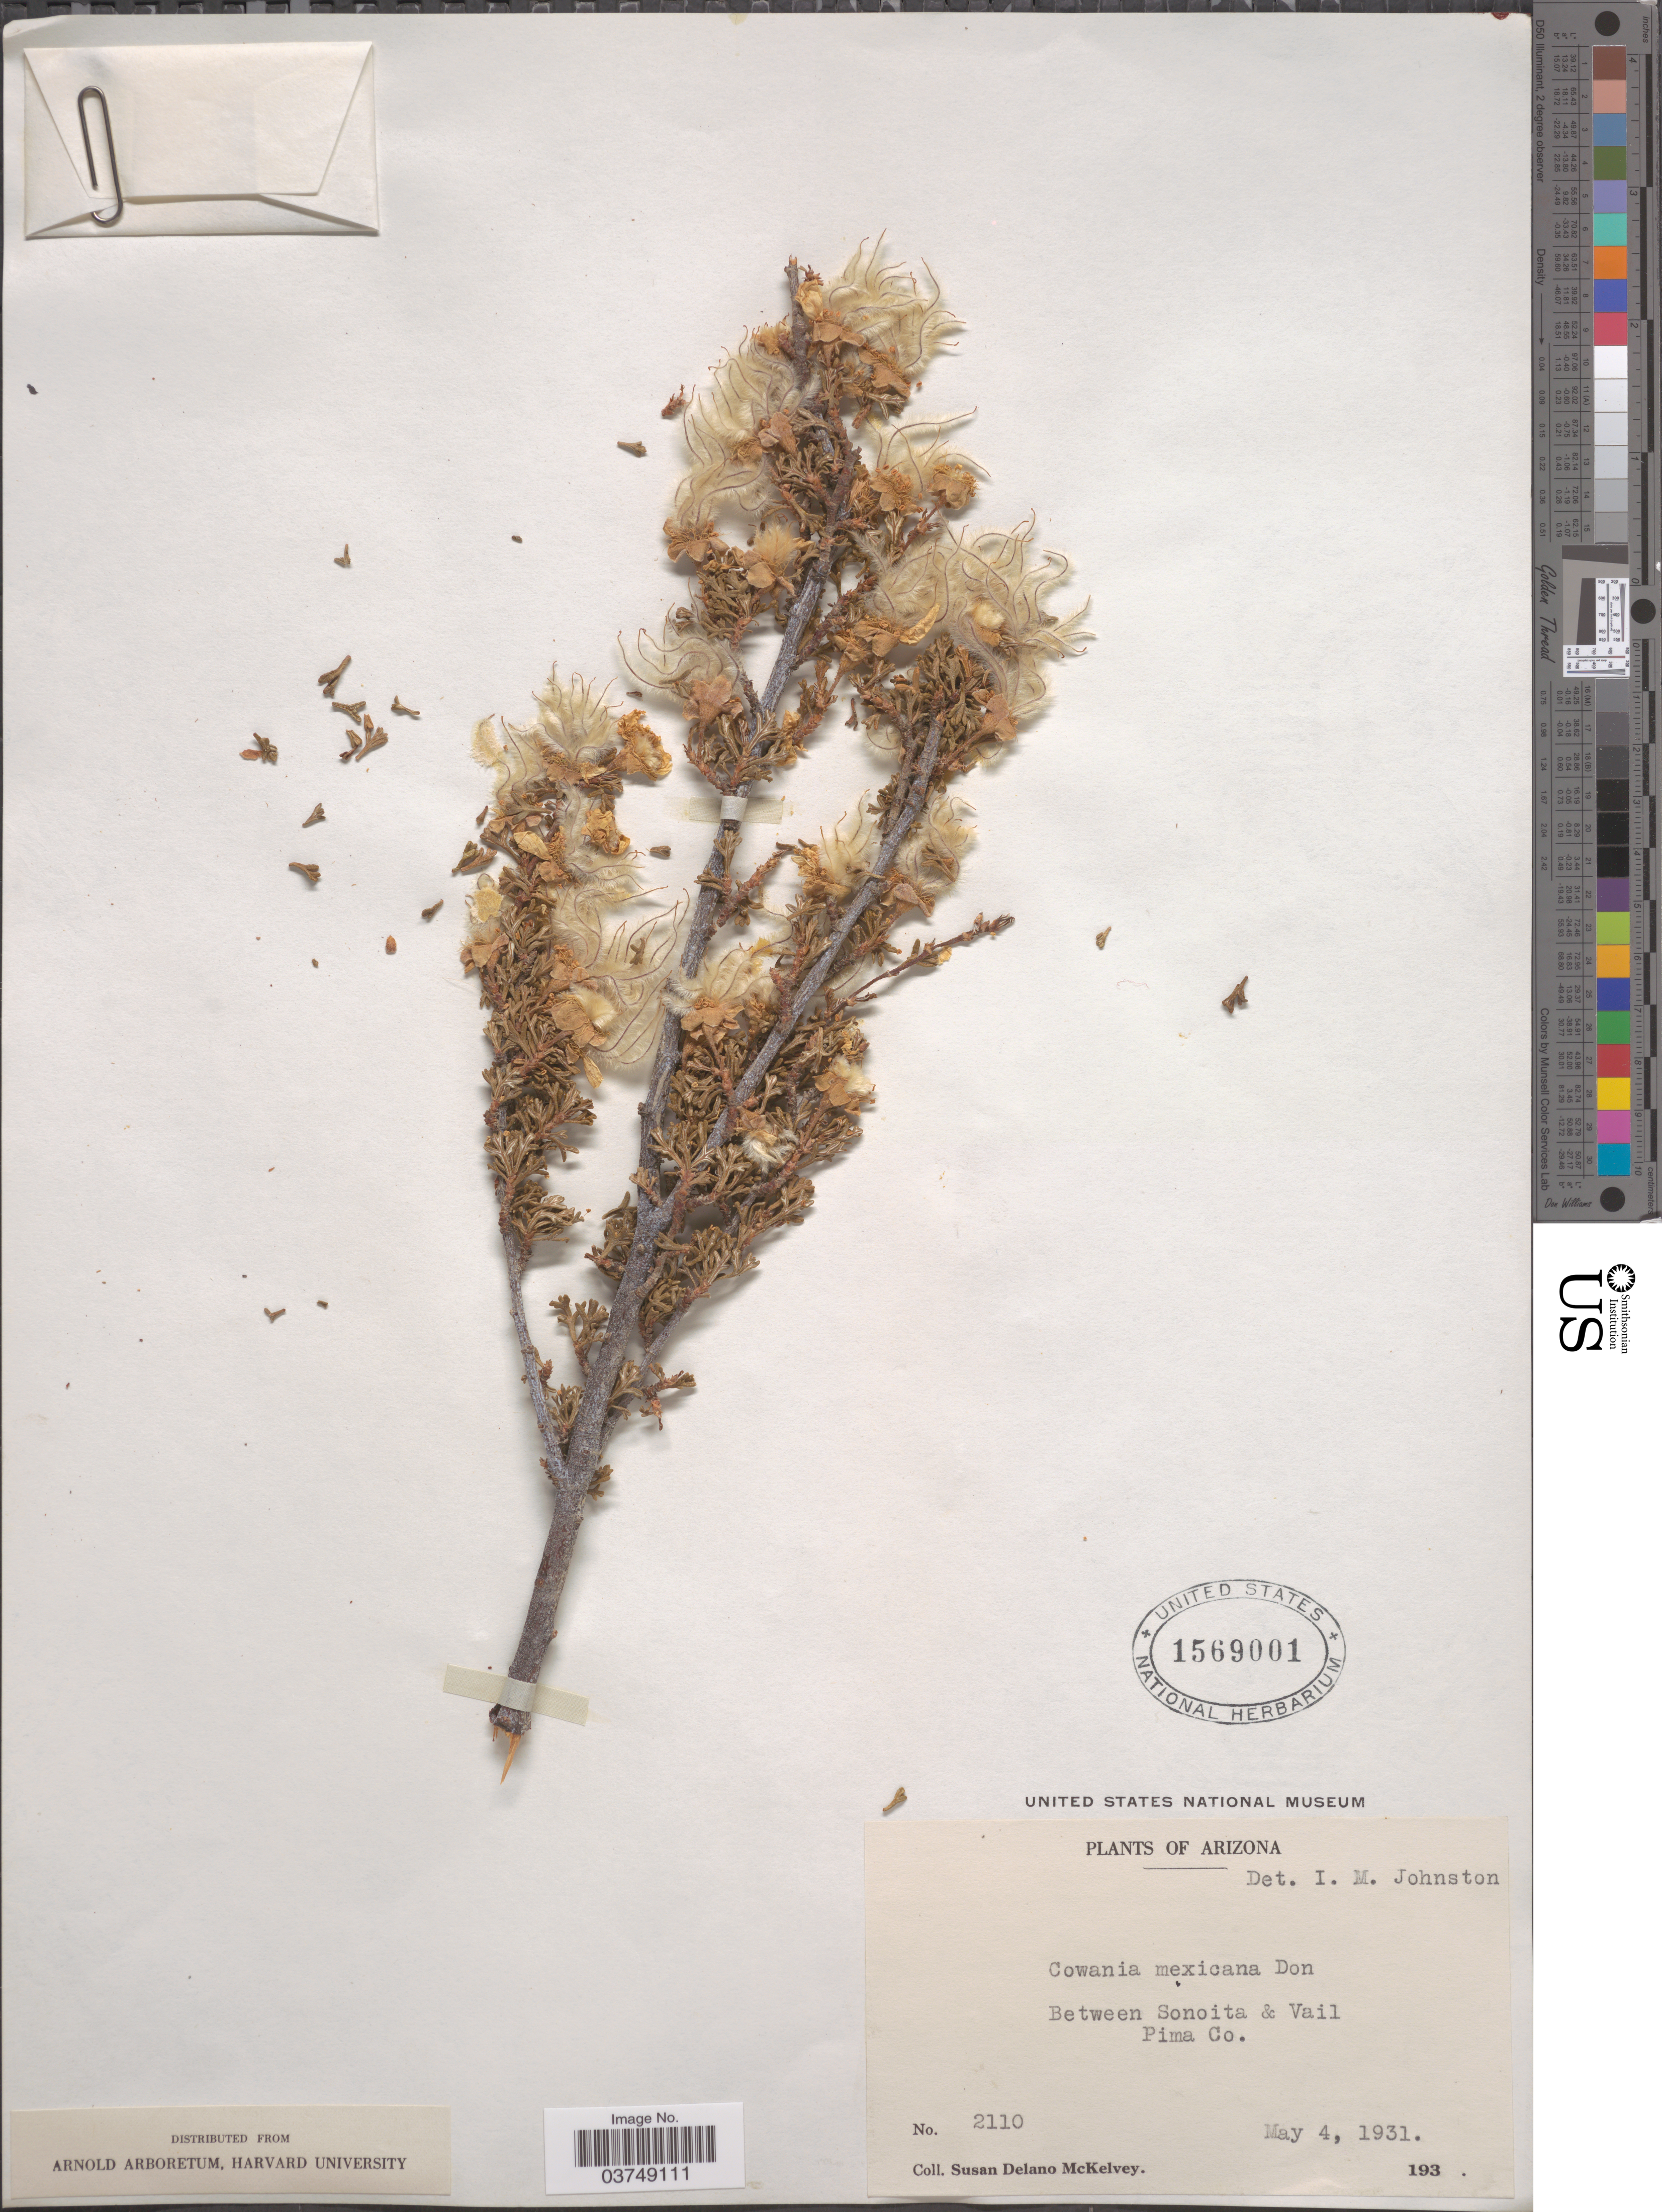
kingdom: Plantae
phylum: Tracheophyta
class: Magnoliopsida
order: Rosales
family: Rosaceae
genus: Purshia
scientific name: Purshia stansburyana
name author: (Torr.) Henrickson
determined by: Strong, Mark T., (BOT), Smithsonian Institution - National Museum of Natural History (UNITED STATES)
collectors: S. A. McKelvey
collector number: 2110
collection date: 1931-05-04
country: United States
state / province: Arizona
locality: Between Sonoita & Vail Pima Co.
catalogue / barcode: US 1569001